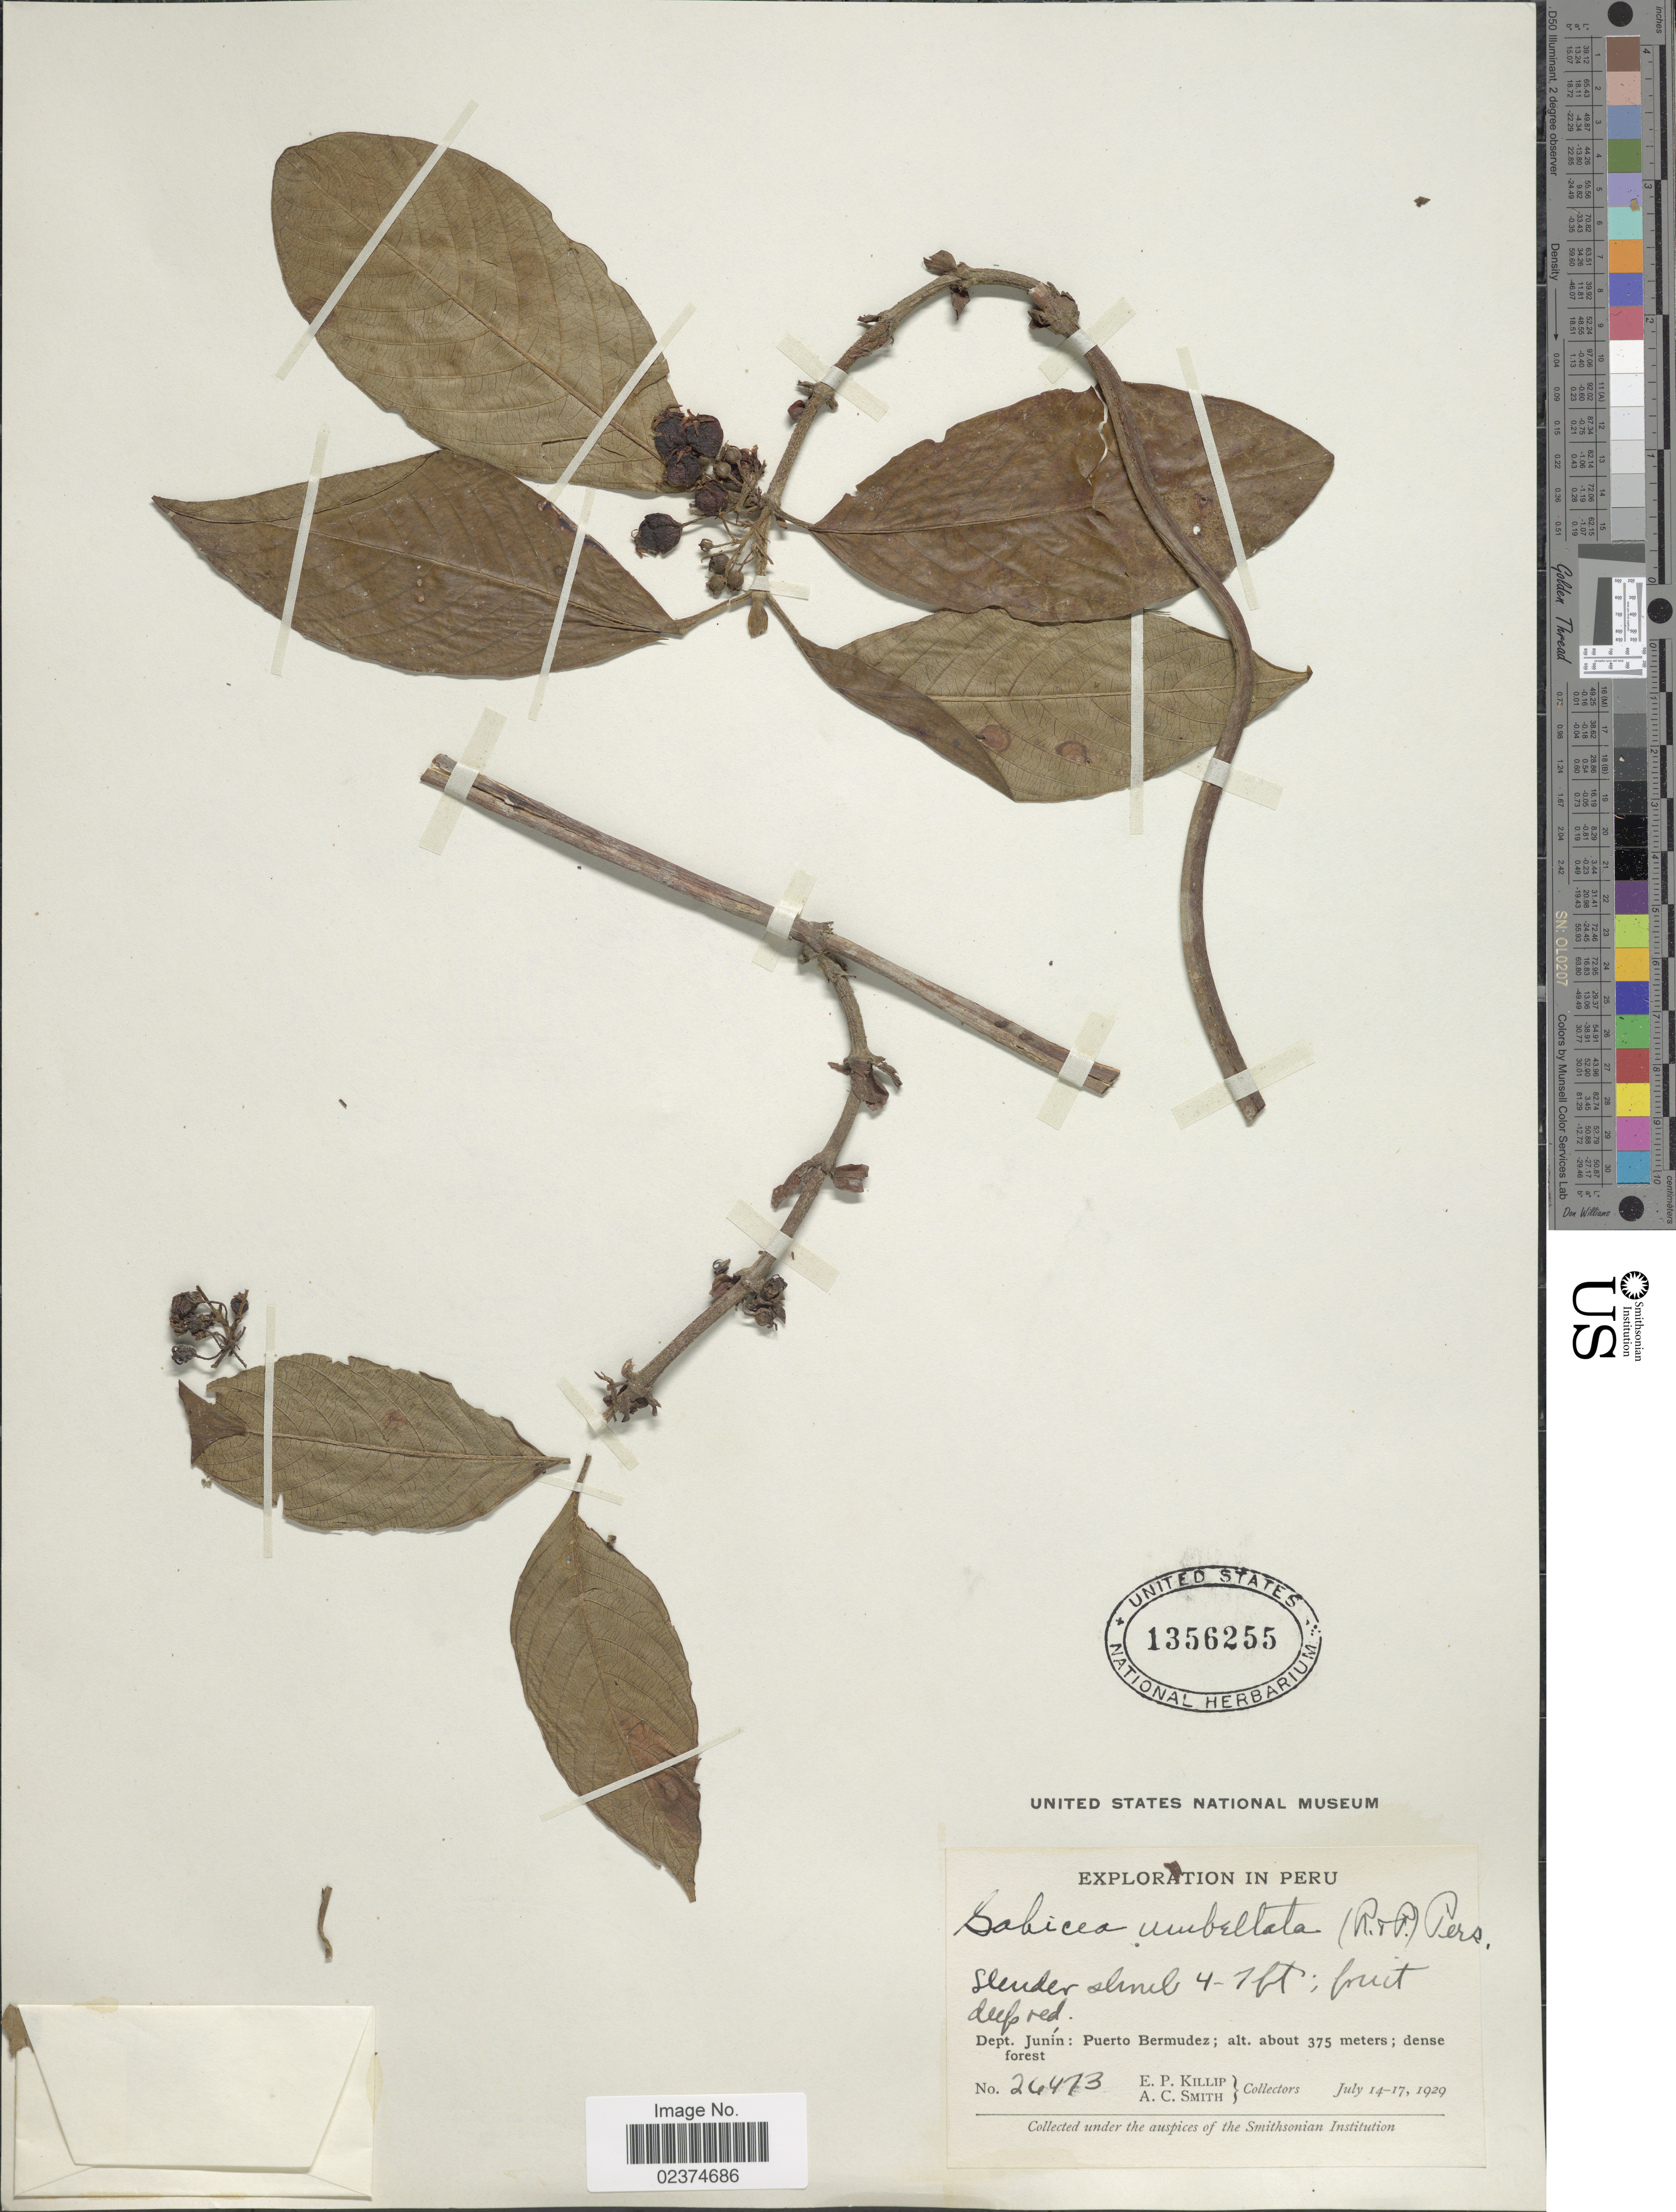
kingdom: Plantae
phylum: Tracheophyta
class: Magnoliopsida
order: Gentianales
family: Rubiaceae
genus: Sabicea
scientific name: Sabicea umbellata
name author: (Ruiz & Pav.) Pers.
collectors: E. P. Killip & A. C. Smith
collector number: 26473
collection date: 1929-07-14/1929-07-17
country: Peru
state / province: Junín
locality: Puerto Bermudez; dense forest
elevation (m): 375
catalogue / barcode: US 1356255